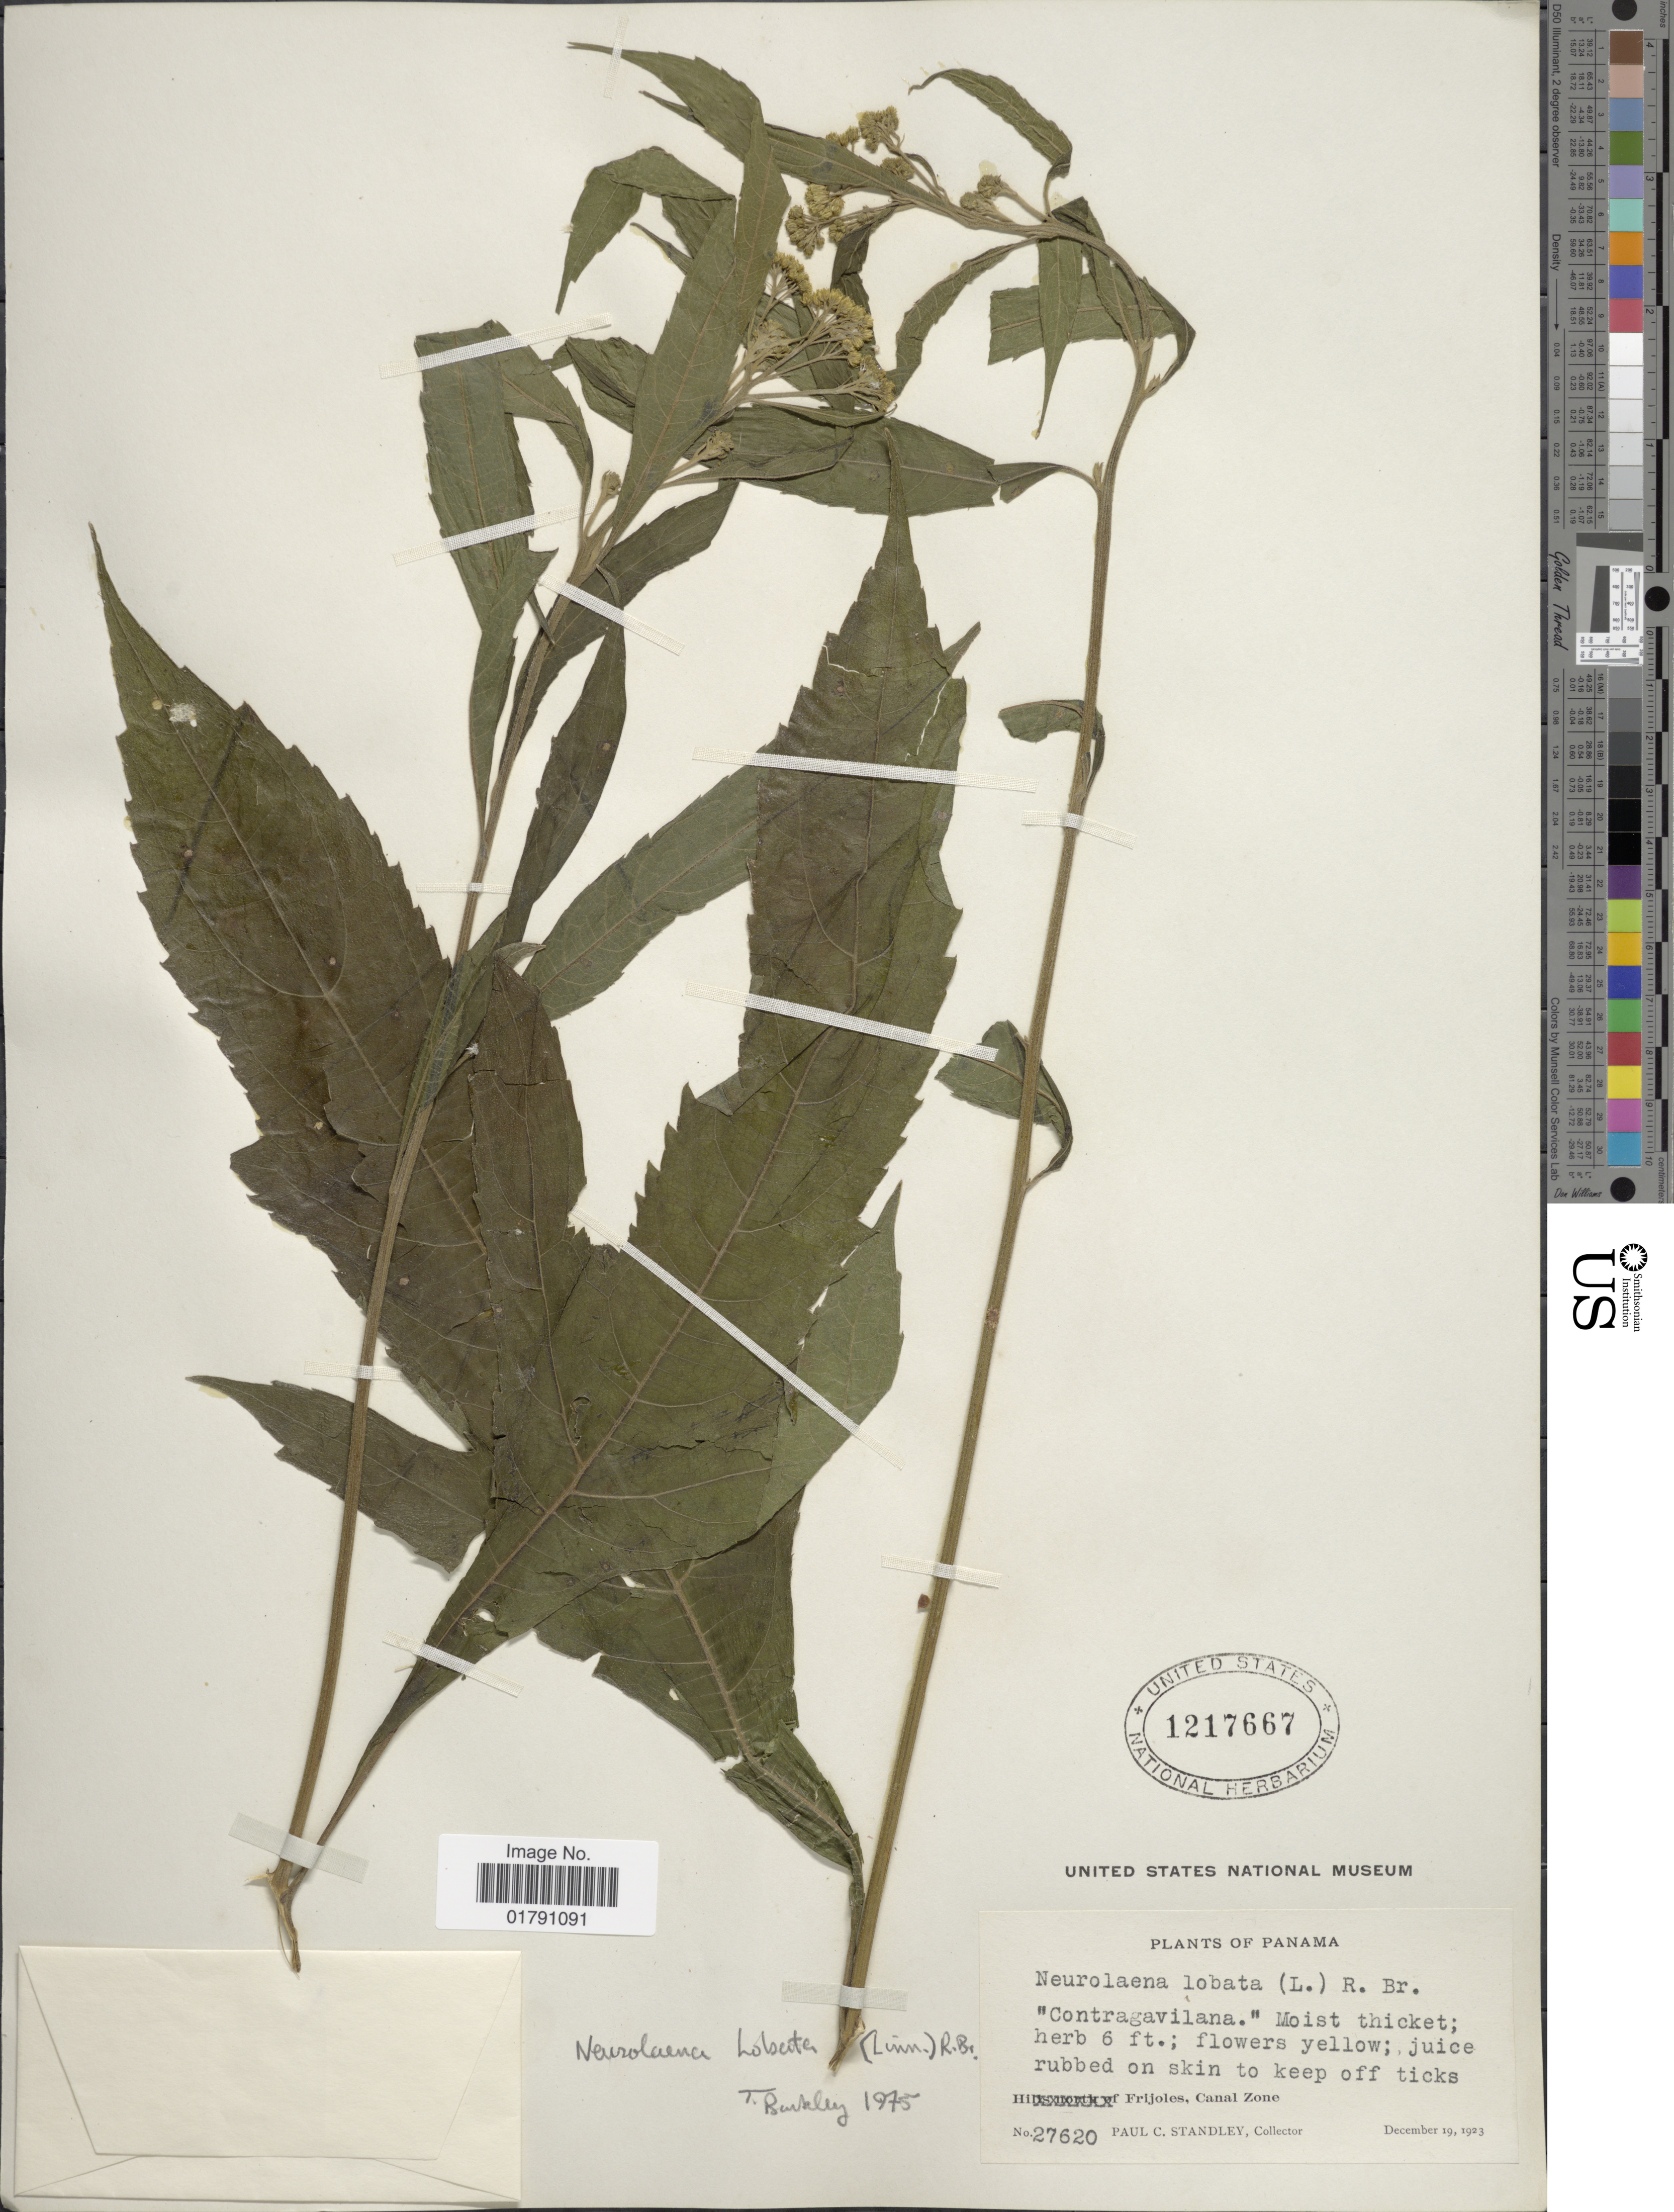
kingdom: Plantae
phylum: Tracheophyta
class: Magnoliopsida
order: Asterales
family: Asteraceae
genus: Neurolaena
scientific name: Neurolaena lobata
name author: (L.) R. Br. ex Cass.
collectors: P. C. Standley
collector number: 27620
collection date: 1923-12-19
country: Panama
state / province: Colón / Panamá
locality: Frijoles, Canal Zone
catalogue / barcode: US 1217667